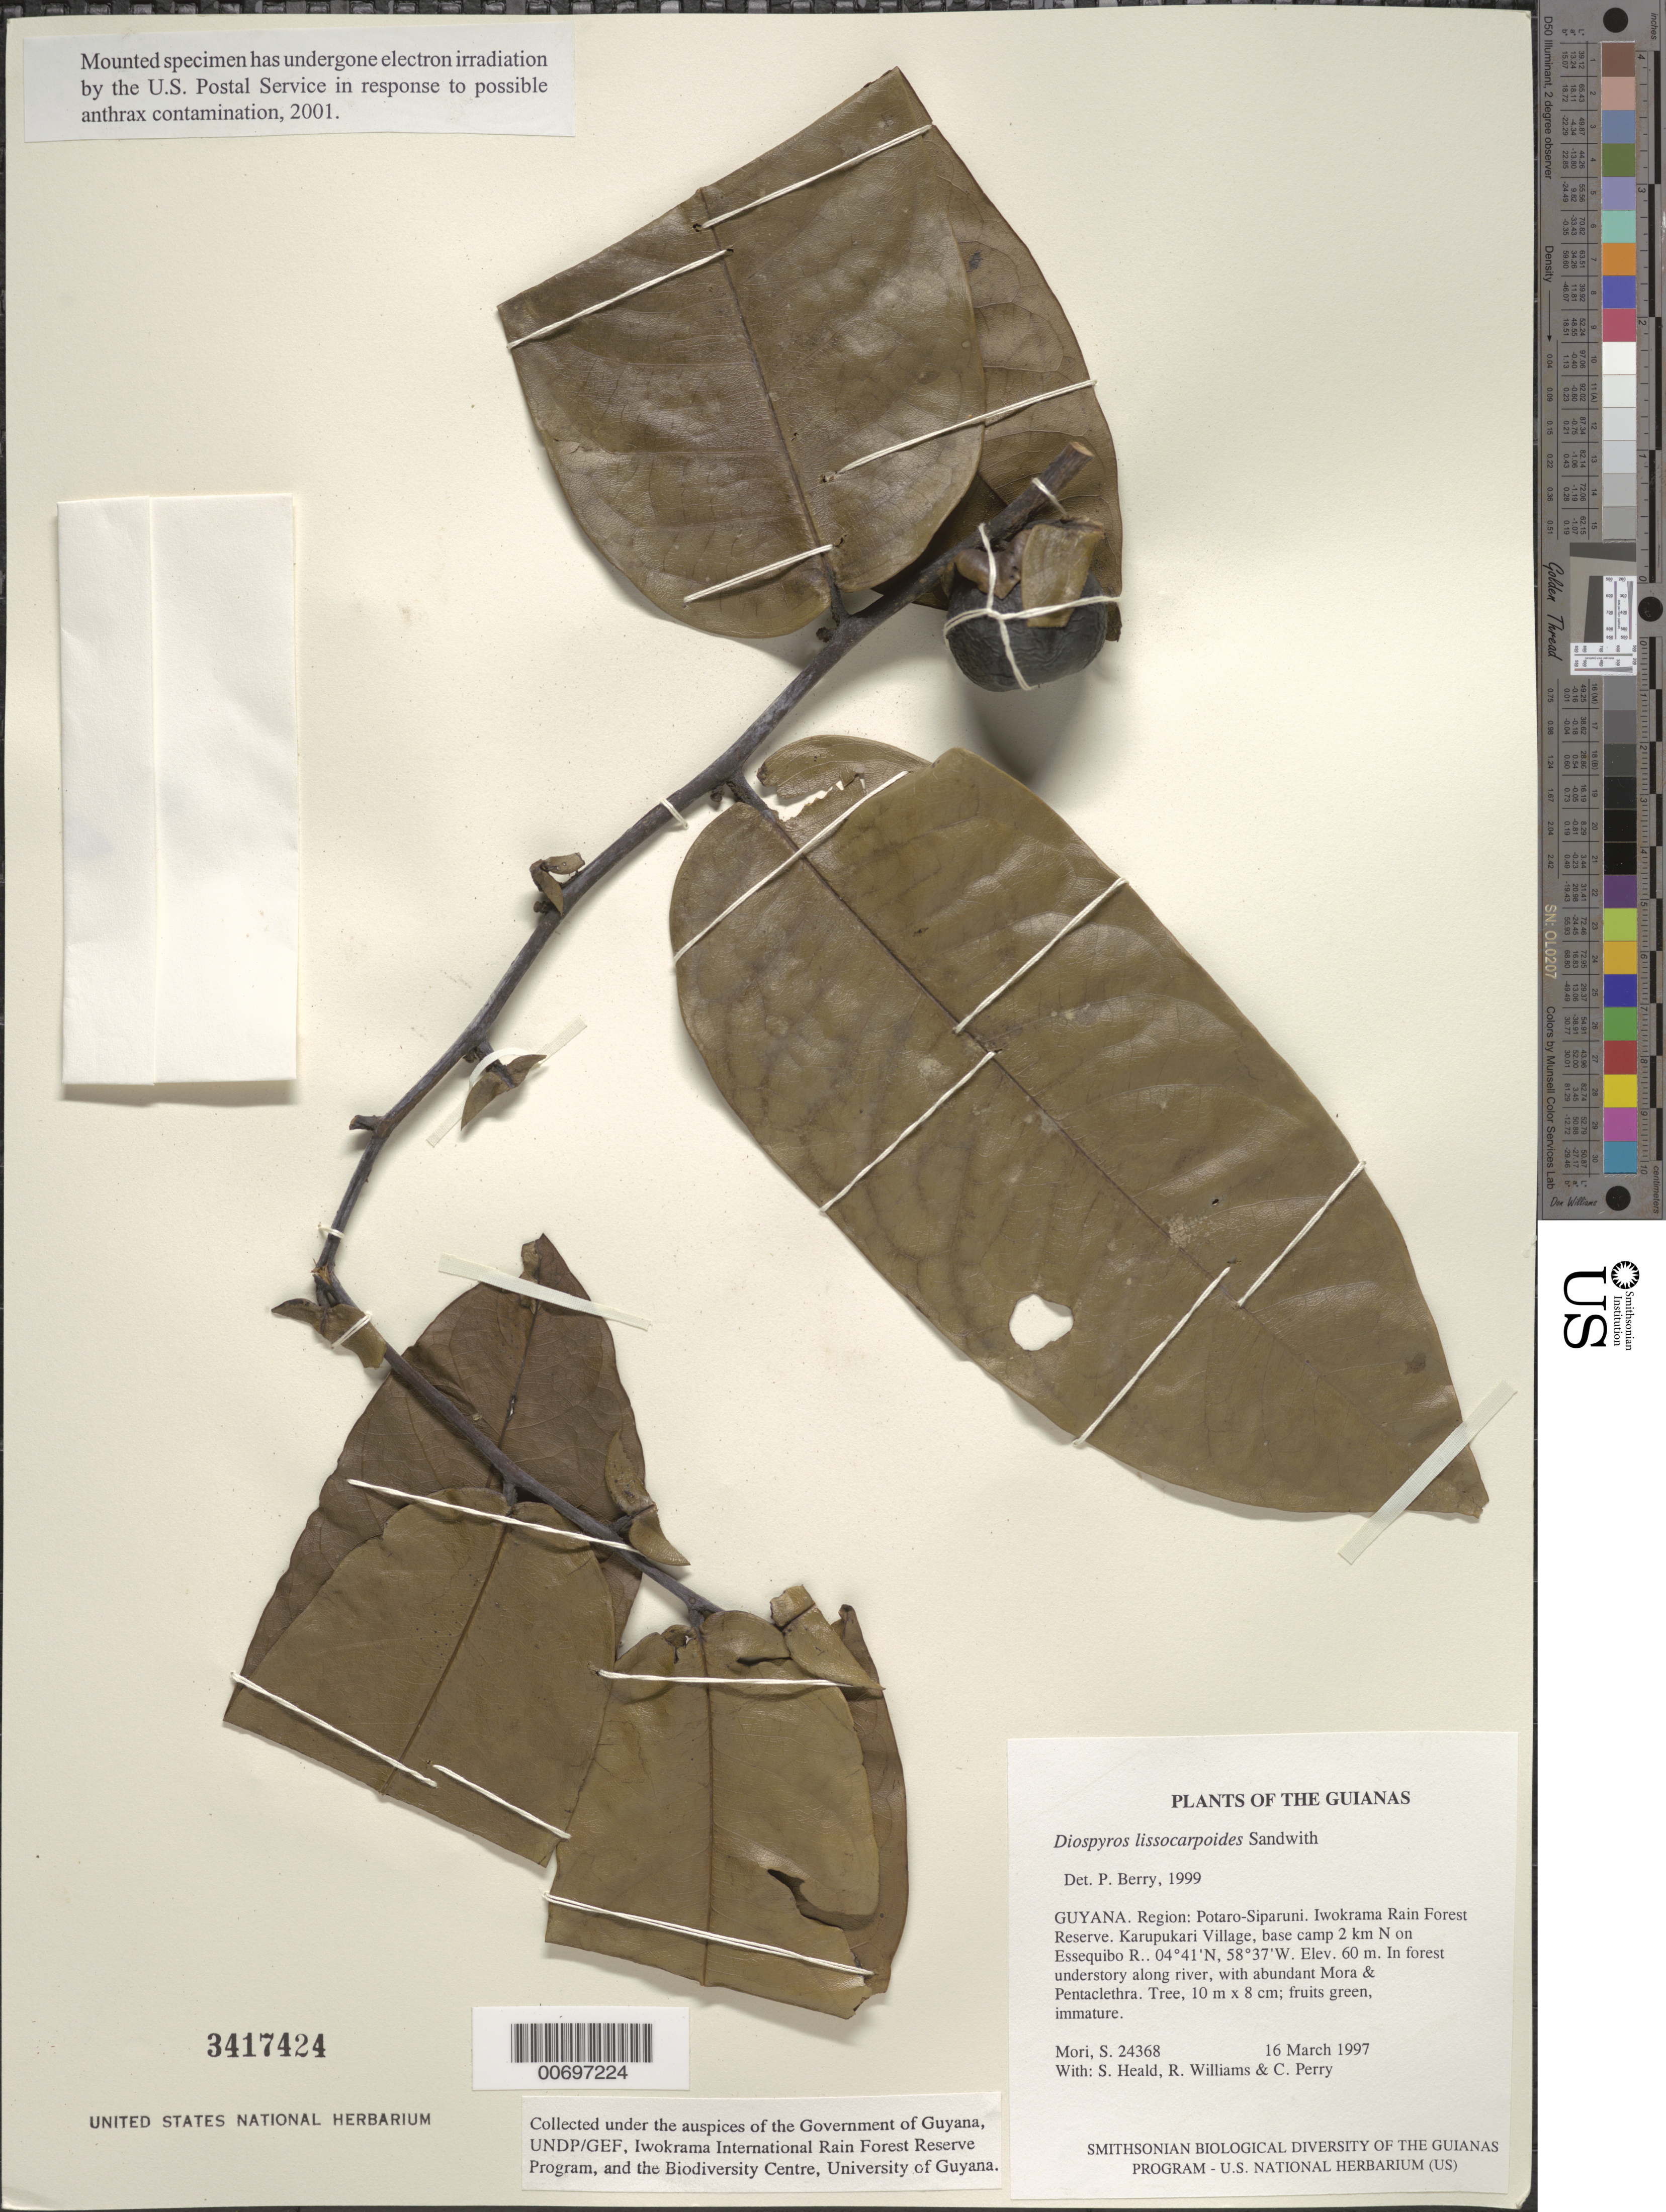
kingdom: Plantae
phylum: Tracheophyta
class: Magnoliopsida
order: Ericales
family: Ebenaceae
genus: Diospyros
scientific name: Diospyros lissocarpoides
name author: Sandwith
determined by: Berry, P. E., (WIS), University of Wisconsin - Madison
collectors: S. Mori, S. Heald, R. Williams & C. Perry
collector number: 24368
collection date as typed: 16 March 1997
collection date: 1997-03-16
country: Guyana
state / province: Potaro-Siparuni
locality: Iwokrama Rain Forest Reserve. Karupukari Village, base camp 2 km N on Essequibo R.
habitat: In forest understory along river, with abundant Mora & Pentaclethra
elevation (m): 60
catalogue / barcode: US 3417424